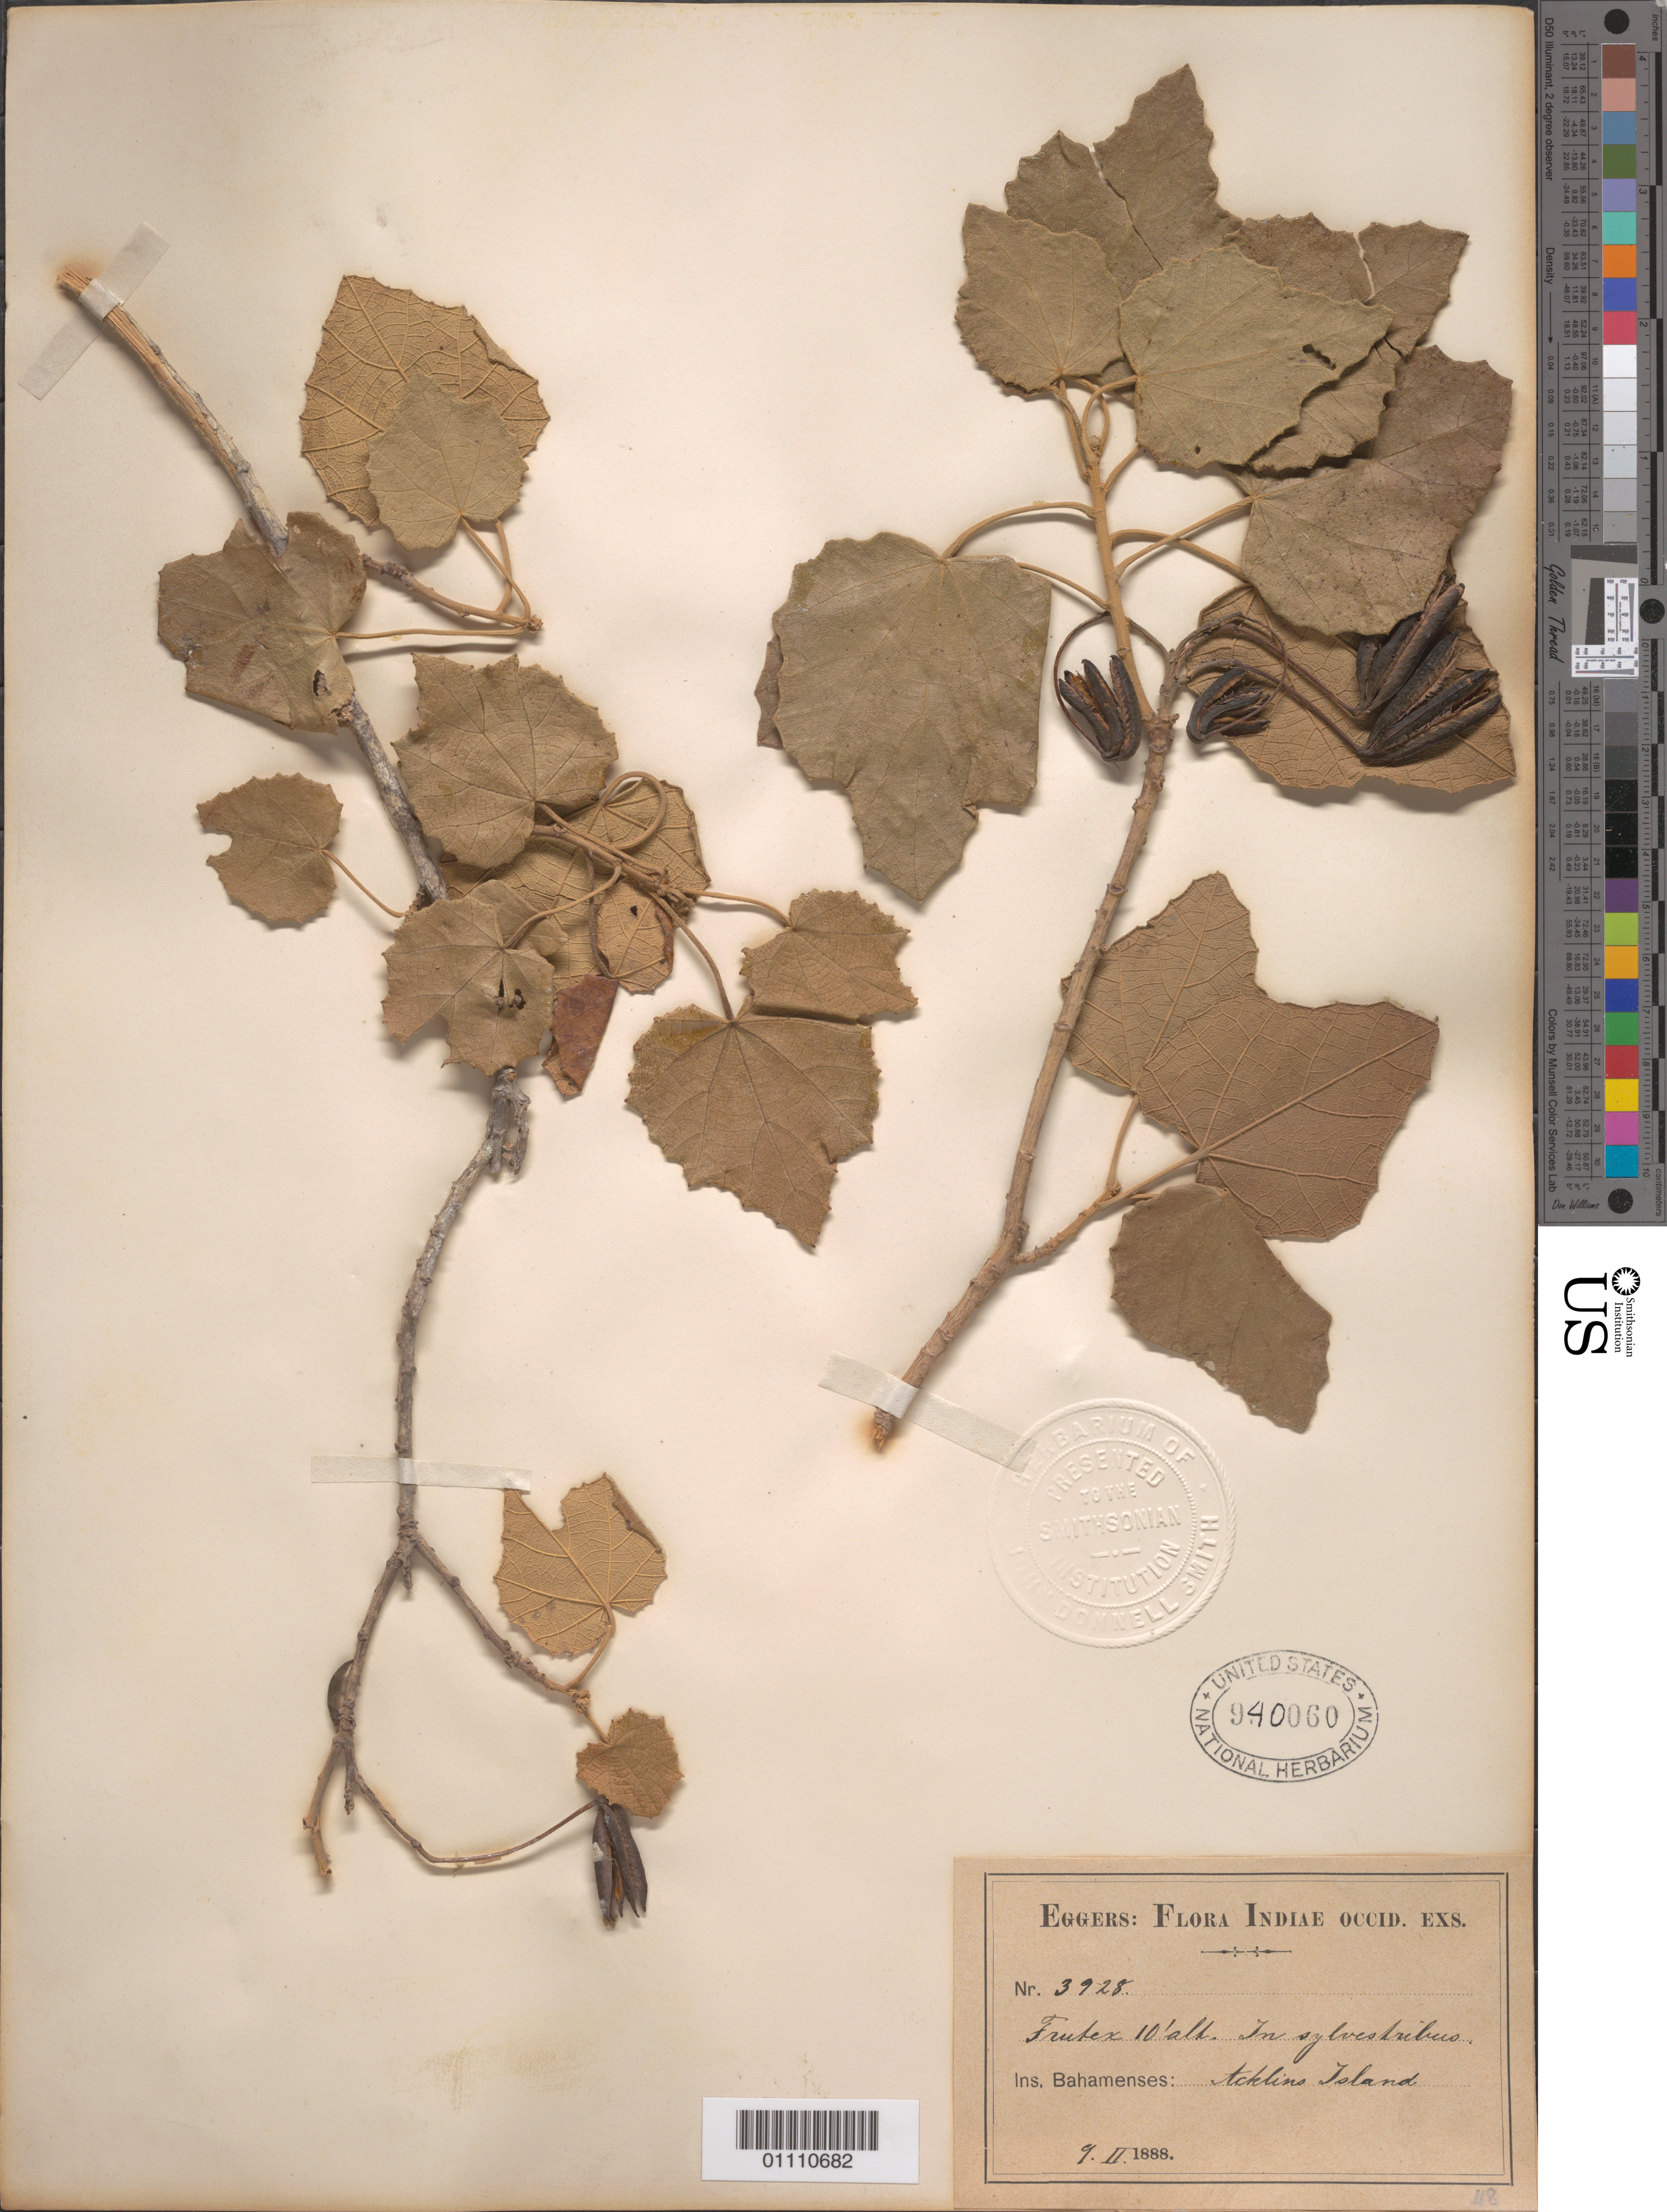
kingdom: Plantae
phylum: Tracheophyta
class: Magnoliopsida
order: Malvales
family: Malvaceae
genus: Helicteres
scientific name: Helicteres semitriloba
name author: Bertero ex DC.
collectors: H. F. A. von Eggers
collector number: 3928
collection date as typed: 09 Feb 1888 or 02 Sep 1888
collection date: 1888-02-09 or 1888-09-02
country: Bahamas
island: Acklin's I.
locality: Acklins Island, Ins. Bahamenses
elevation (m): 3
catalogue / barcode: US 940060